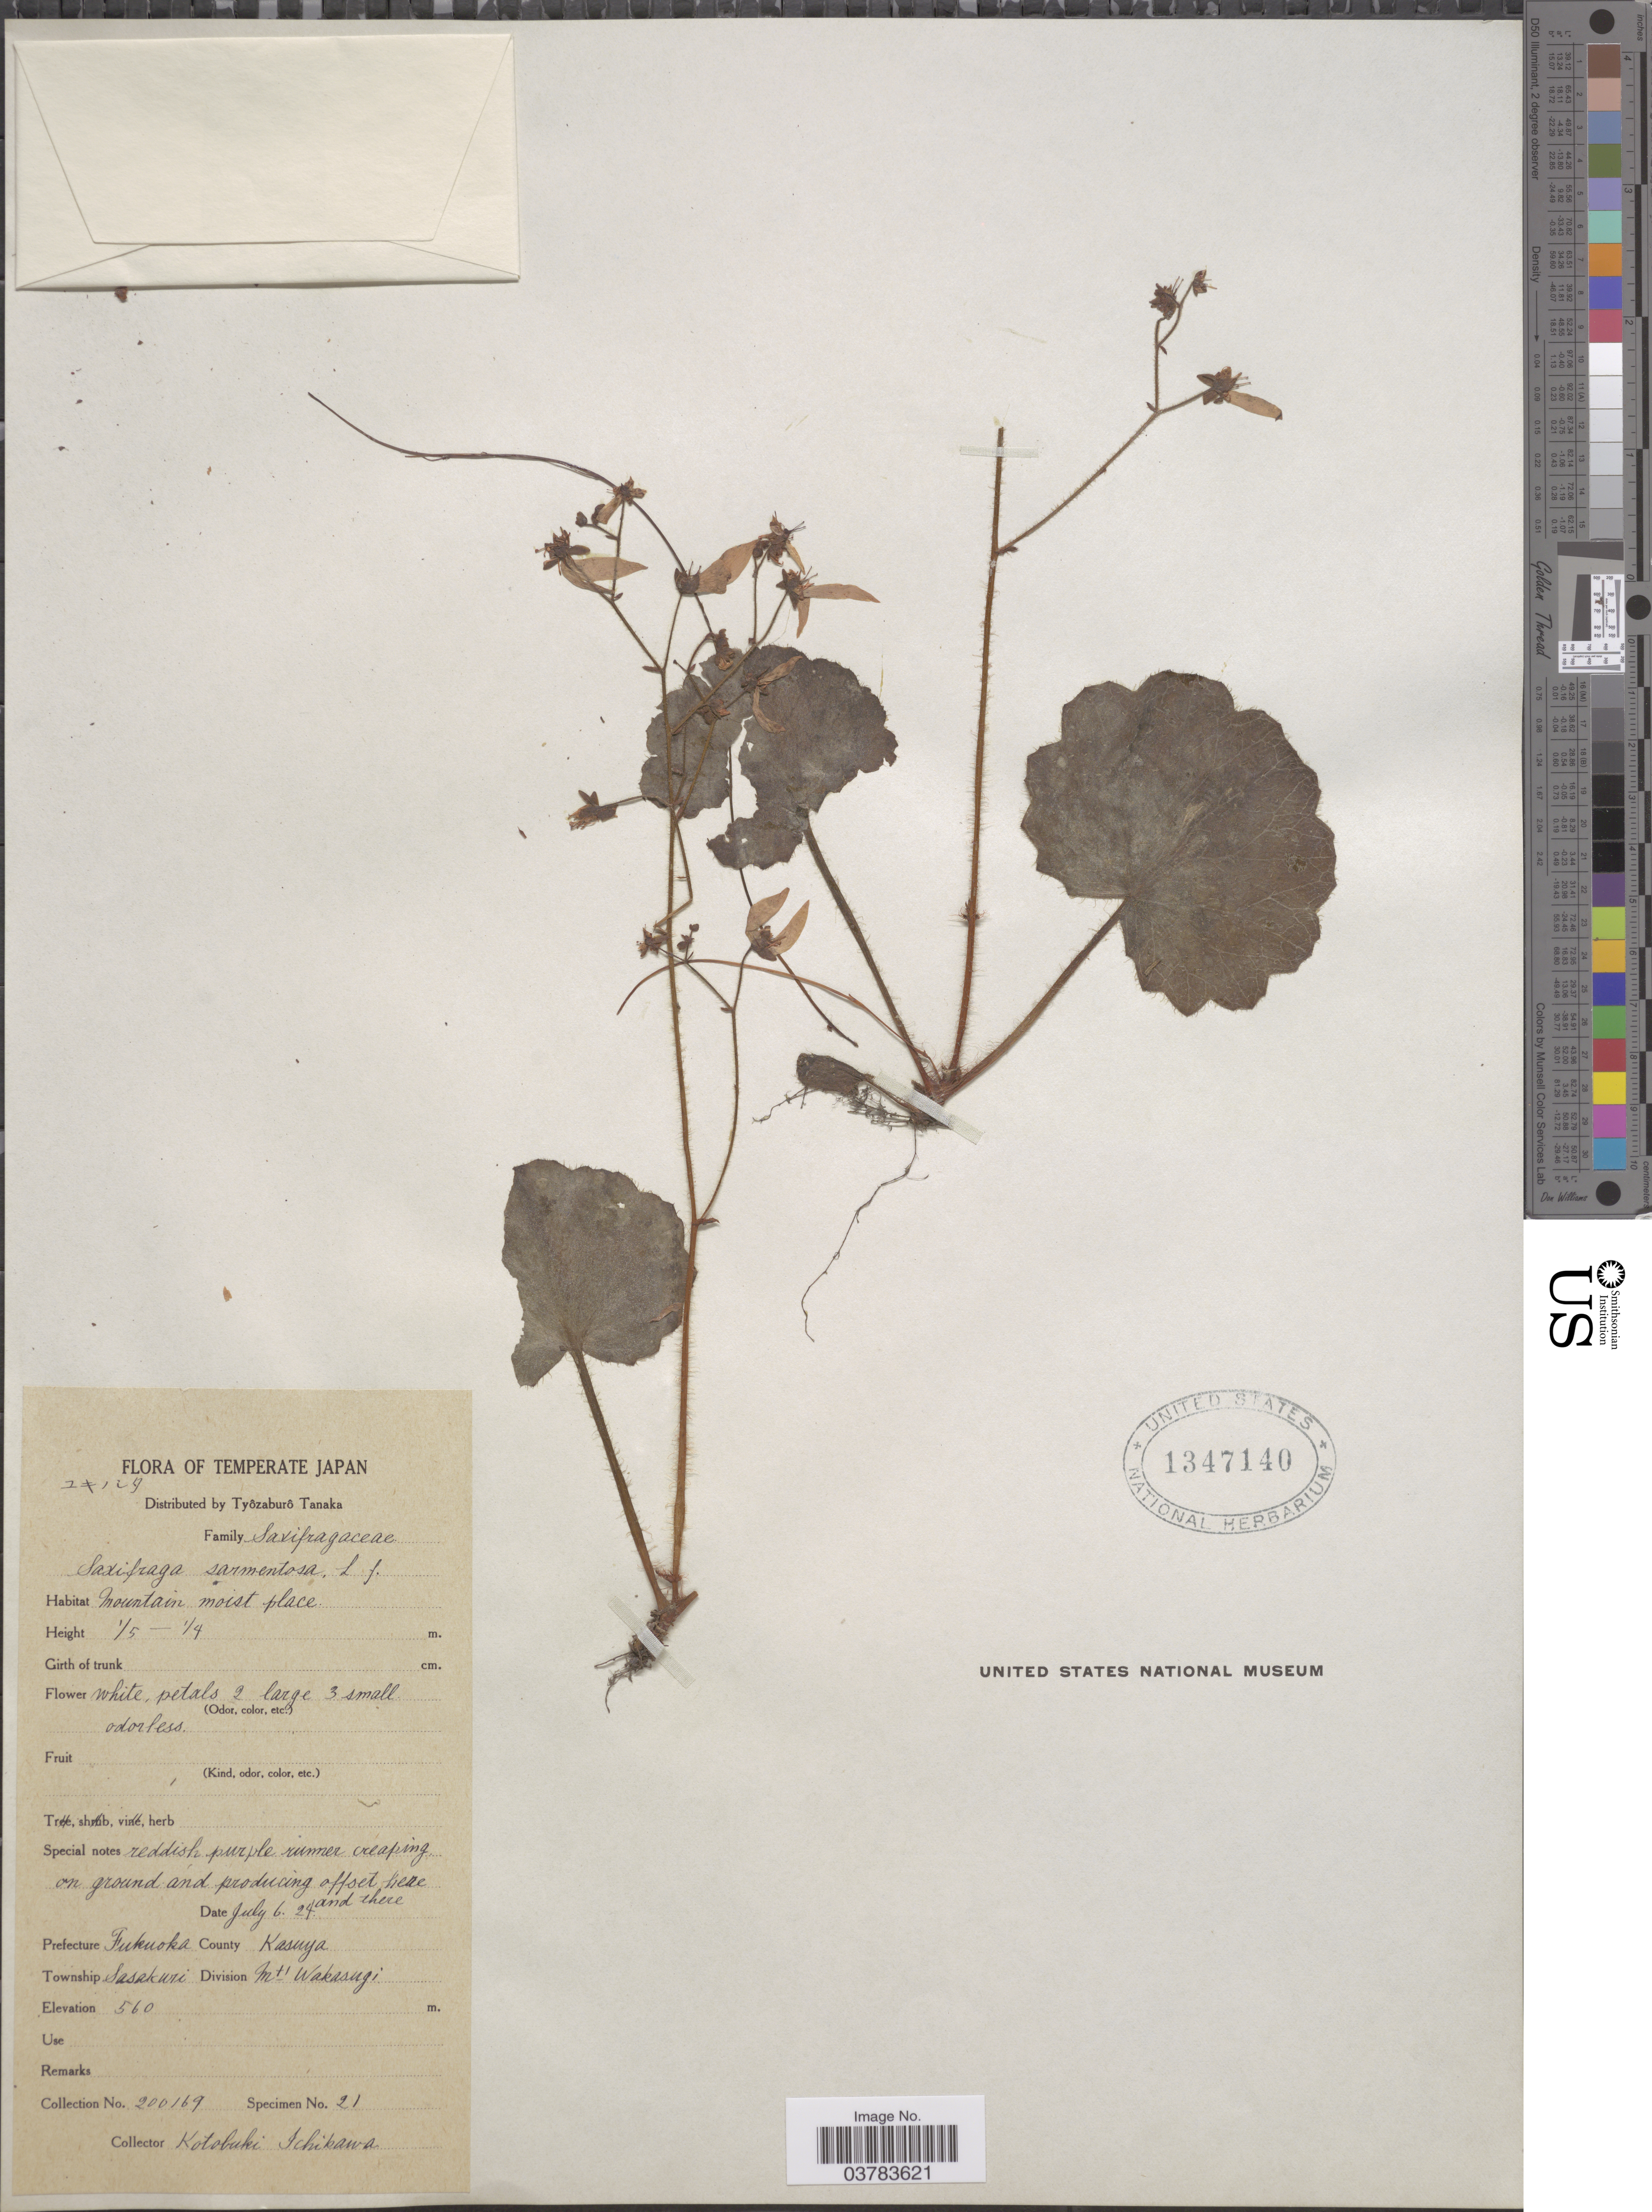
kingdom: Plantae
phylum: Tracheophyta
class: Magnoliopsida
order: Saxifragales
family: Saxifragaceae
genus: Saxifraga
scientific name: Saxifraga sarmentosa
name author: L. f.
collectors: K. Ichikawa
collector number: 200169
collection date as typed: Transcribed d/m/y: 6/7/24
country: Japan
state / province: Hukuoka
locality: Temperate Japan. Mountain. Moist place. Prefecture Fukuoka. County Kasuya. Township Sasakuri. Division Mt. Wakasugi.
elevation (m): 560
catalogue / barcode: US 1347140